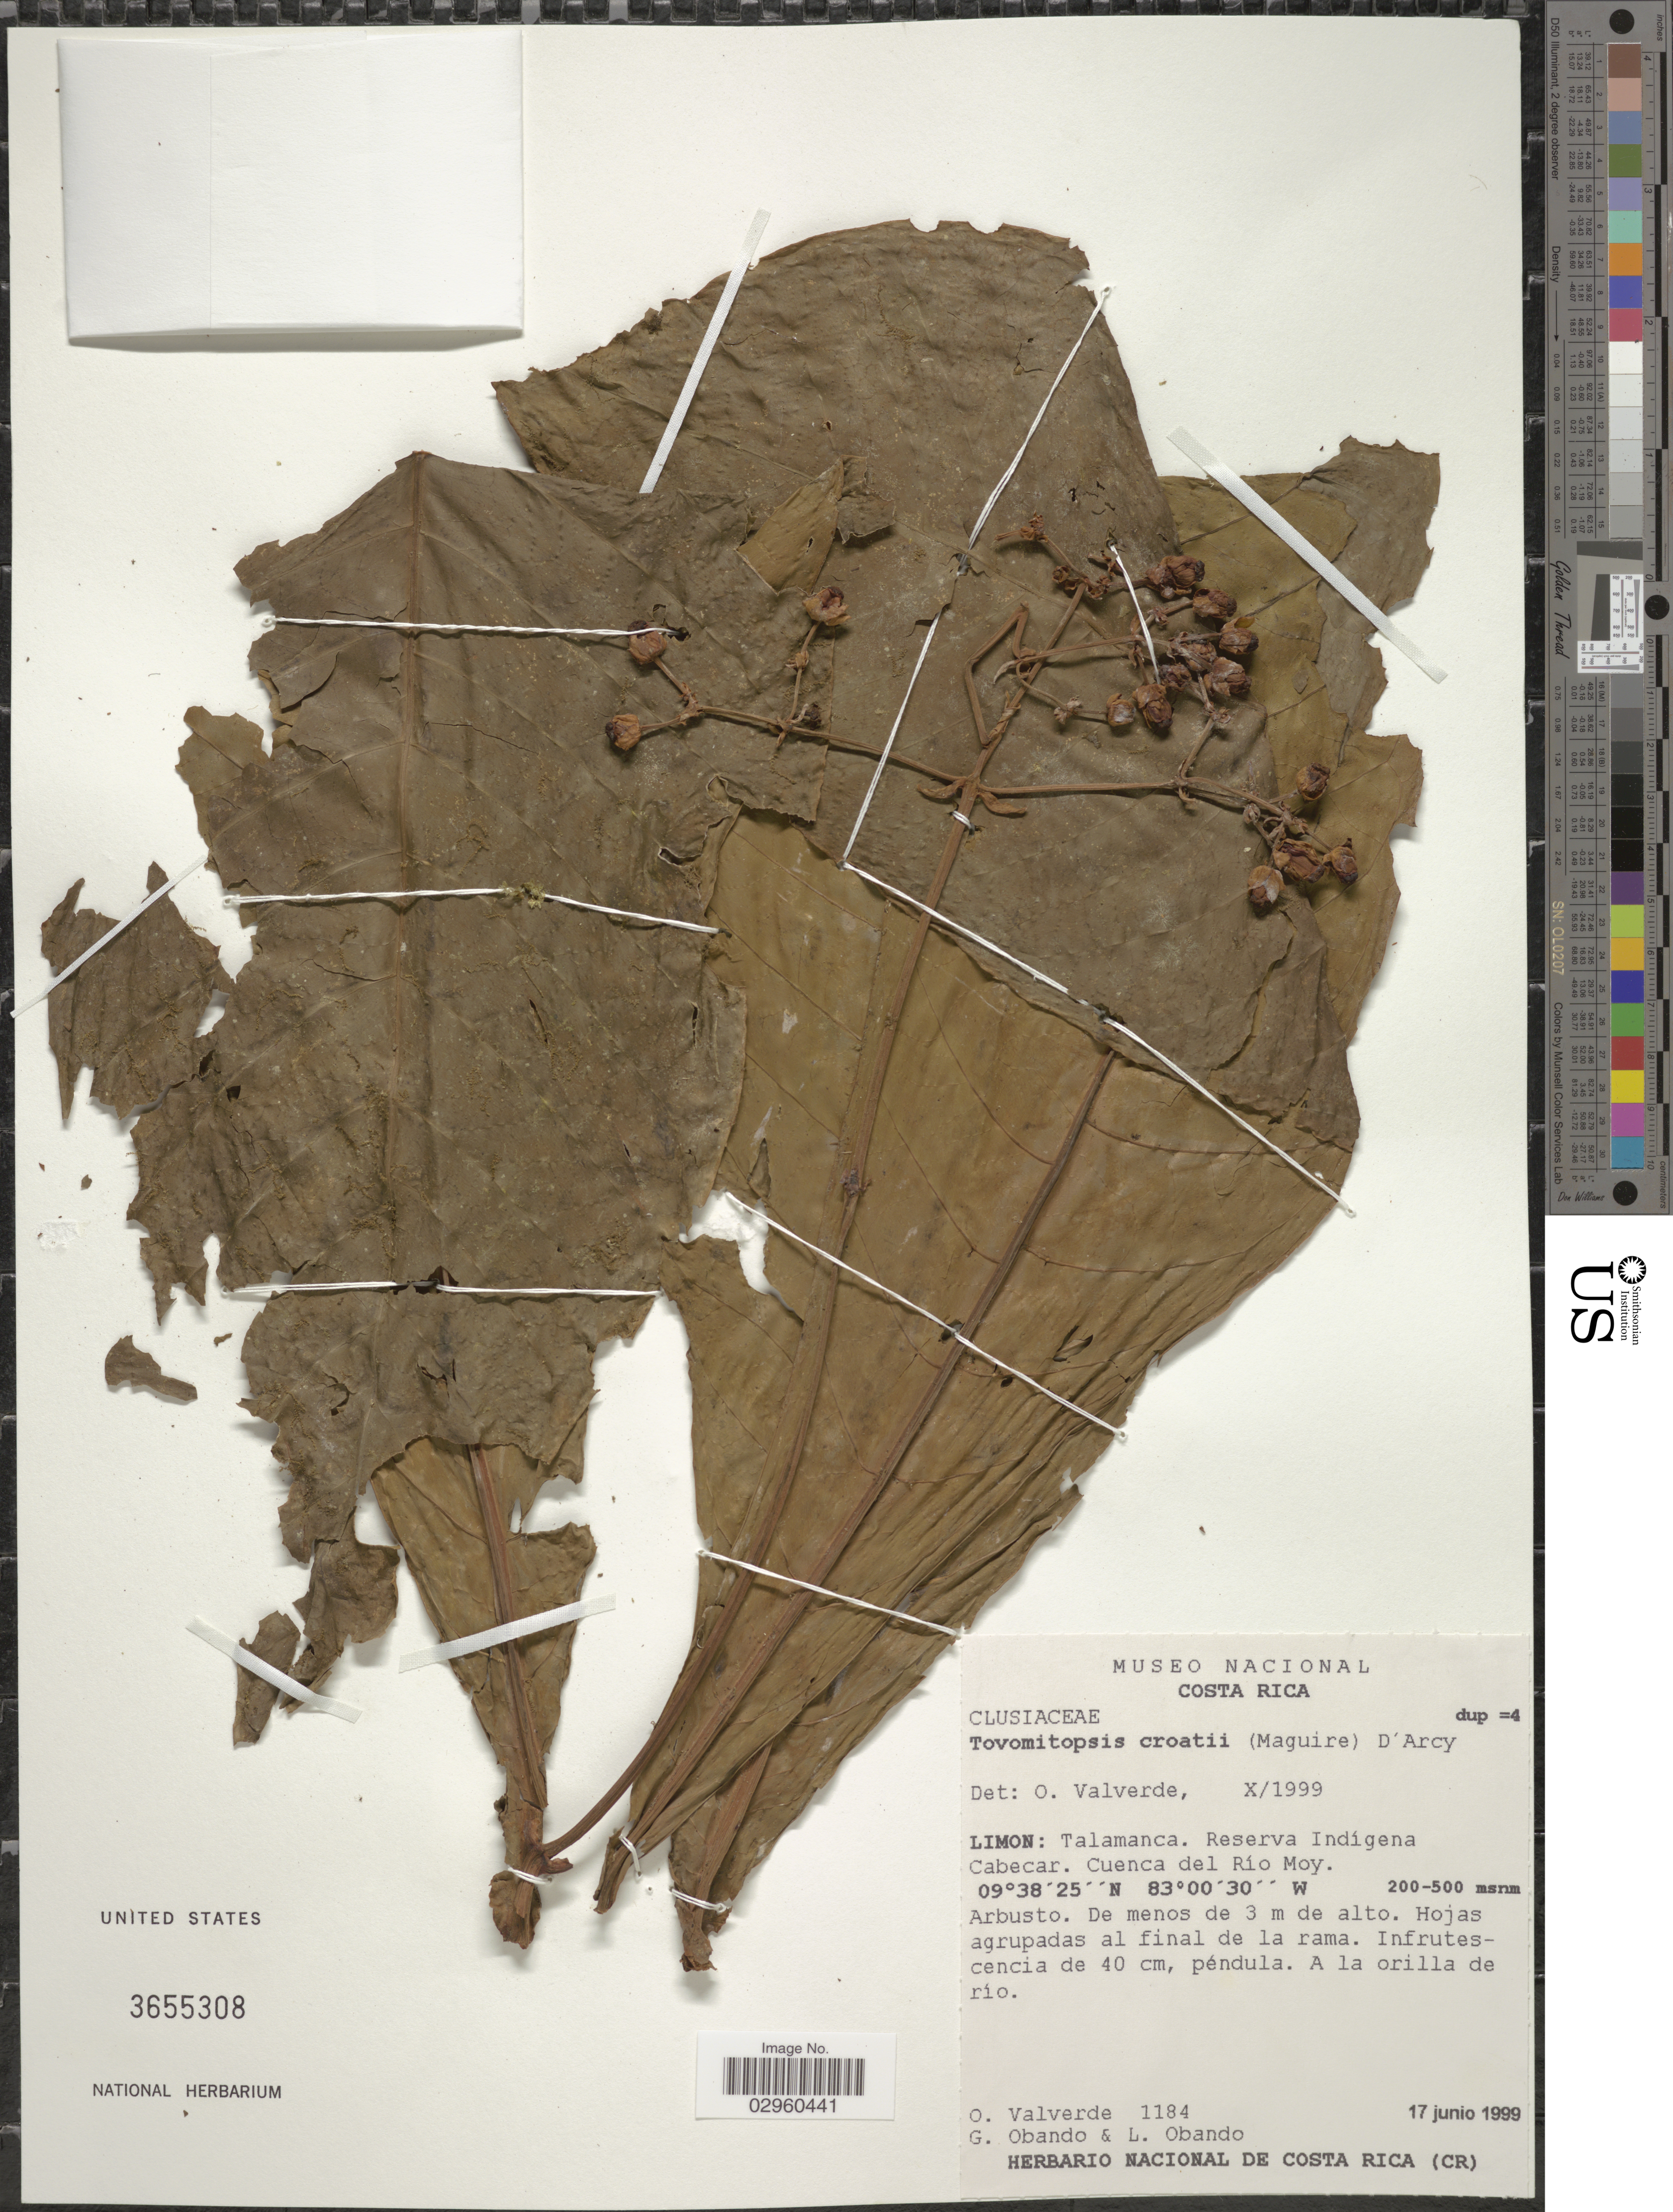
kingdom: Plantae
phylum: Tracheophyta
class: Magnoliopsida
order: Malpighiales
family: Clusiaceae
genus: Tovomita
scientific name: Tovomita croatii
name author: Maguire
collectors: O. Valverde, G. Obando & L. Obando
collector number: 1184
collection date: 1999-06-17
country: Costa Rica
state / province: Limón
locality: Limon: Talamanca. Reserva Indigena Cabecar. Cuenca del Río Moy.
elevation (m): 200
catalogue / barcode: US 3655308